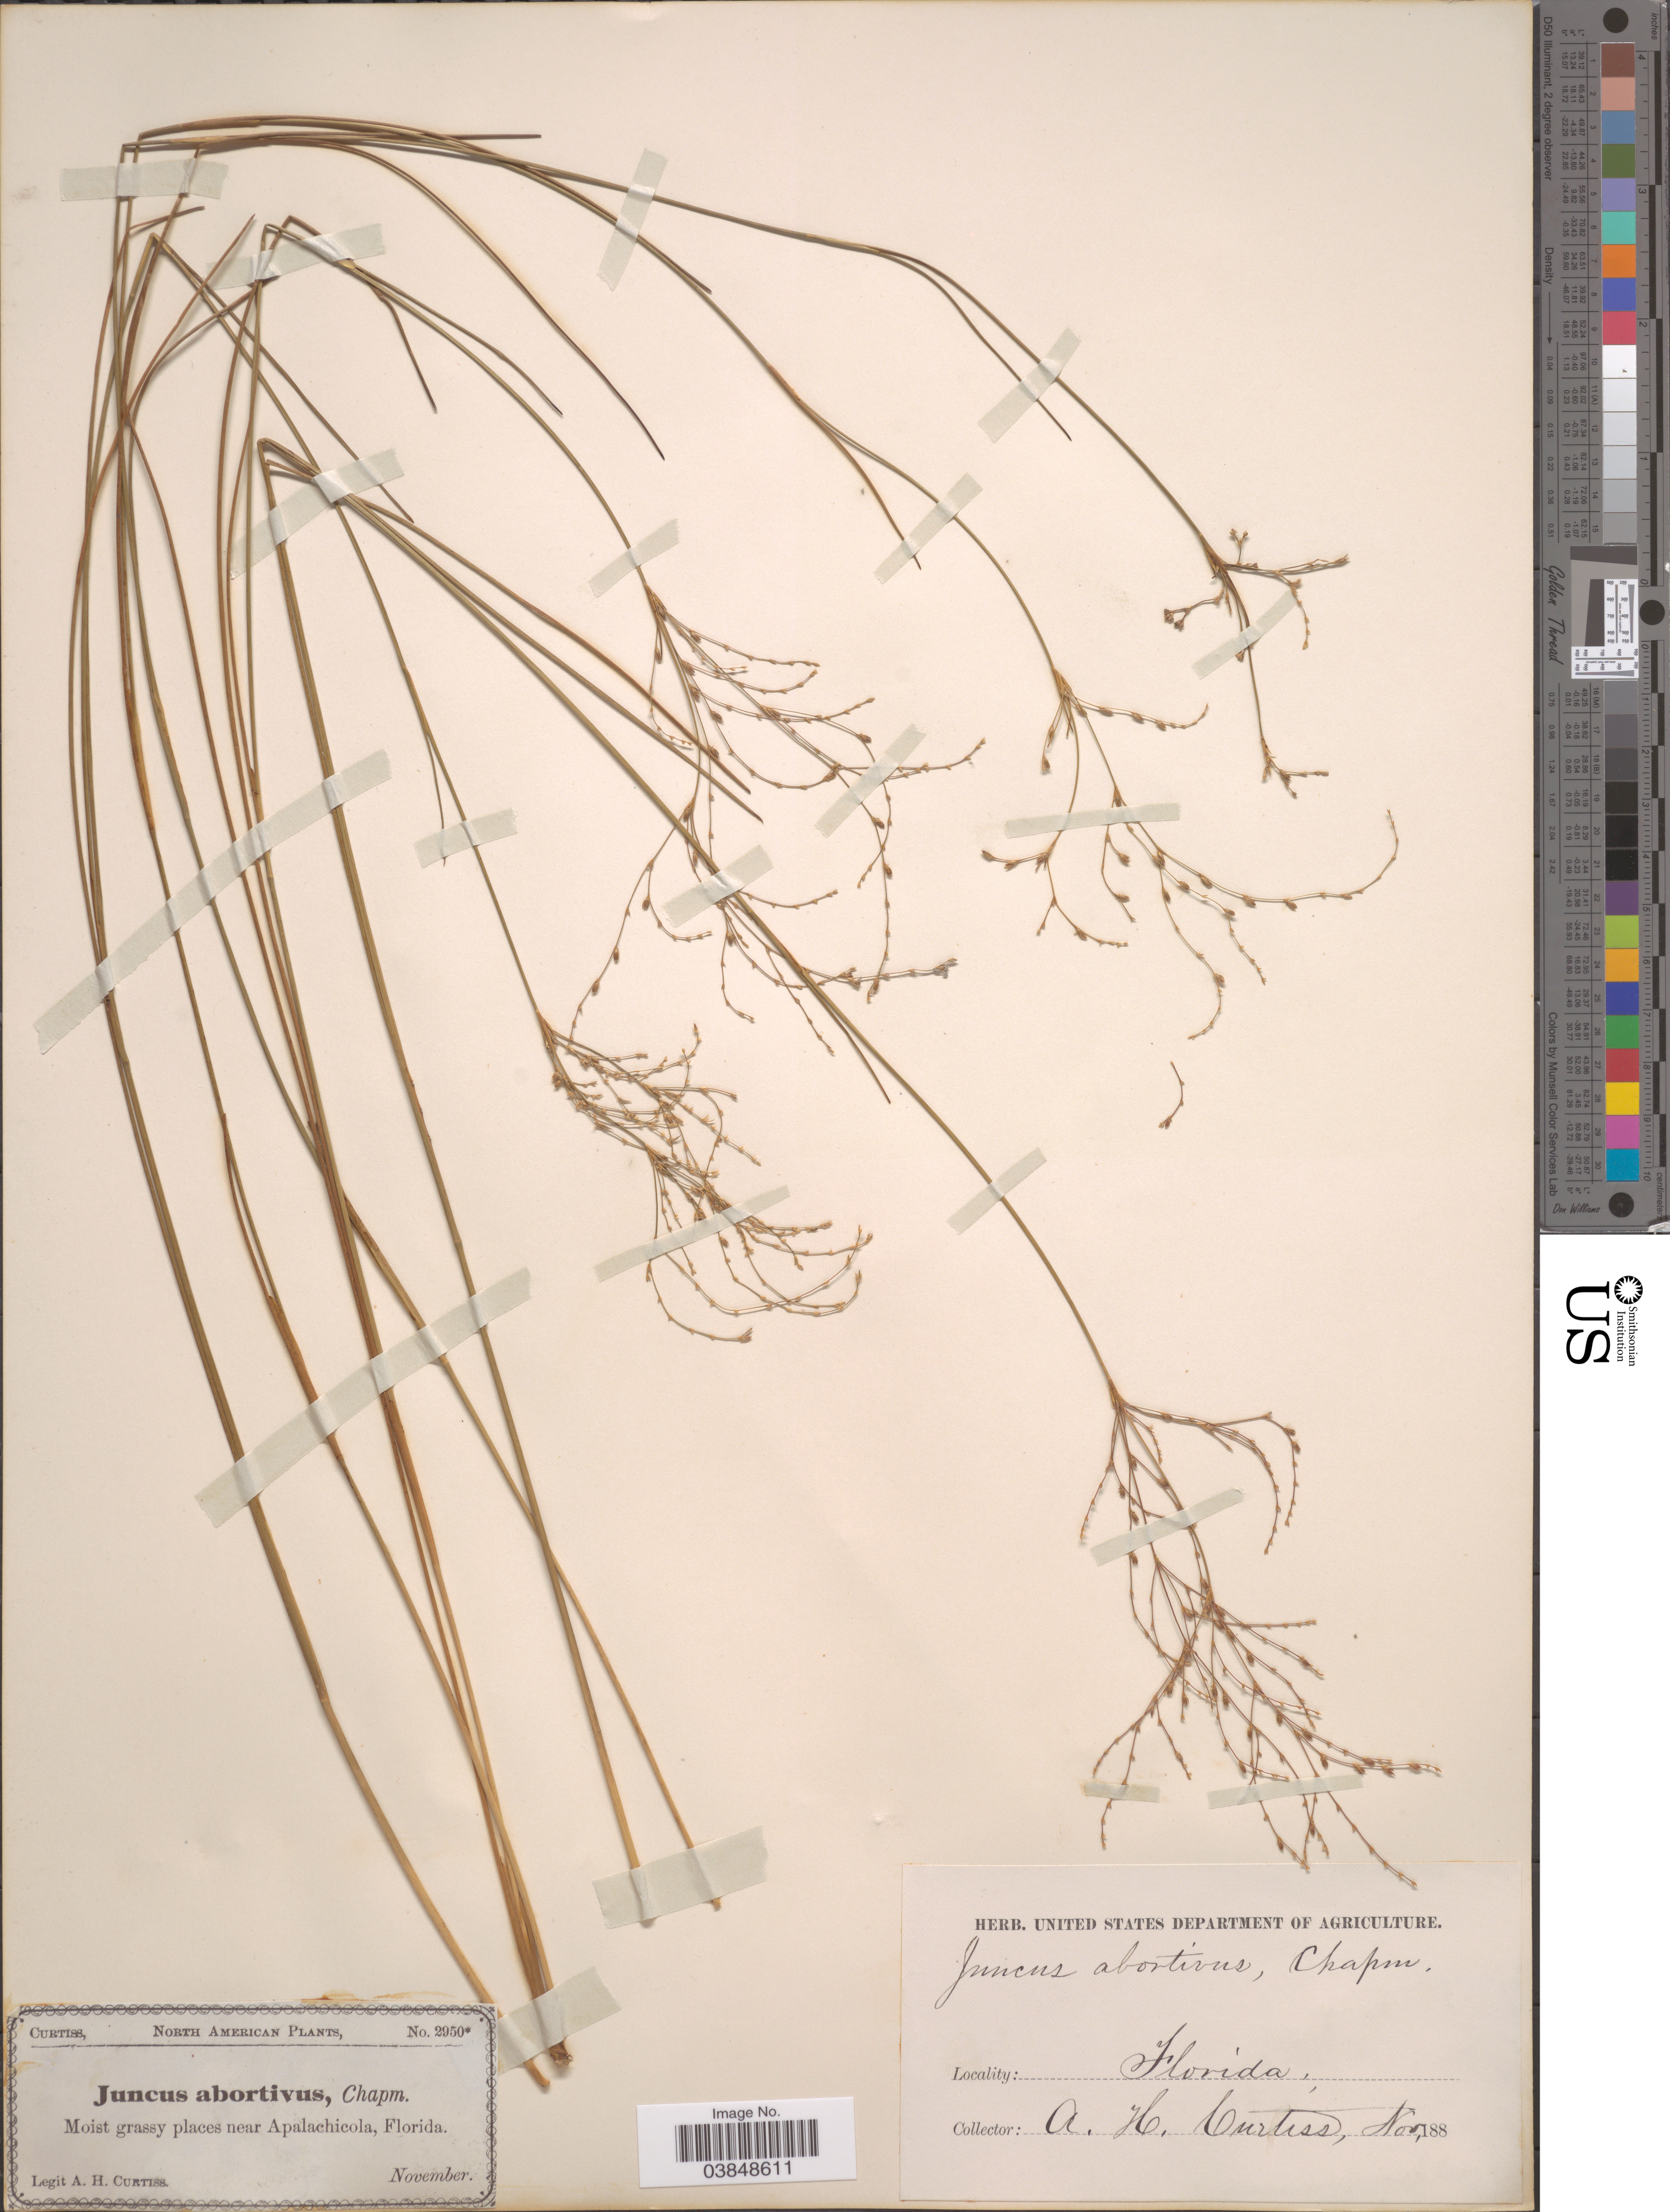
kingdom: Plantae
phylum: Tracheophyta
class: Liliopsida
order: Poales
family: Juncaceae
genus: Juncus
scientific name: Juncus abortivus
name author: Chapm.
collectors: A. H. Curtiss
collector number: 2950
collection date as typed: November 188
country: United States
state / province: Florida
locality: Near Apalachicola.